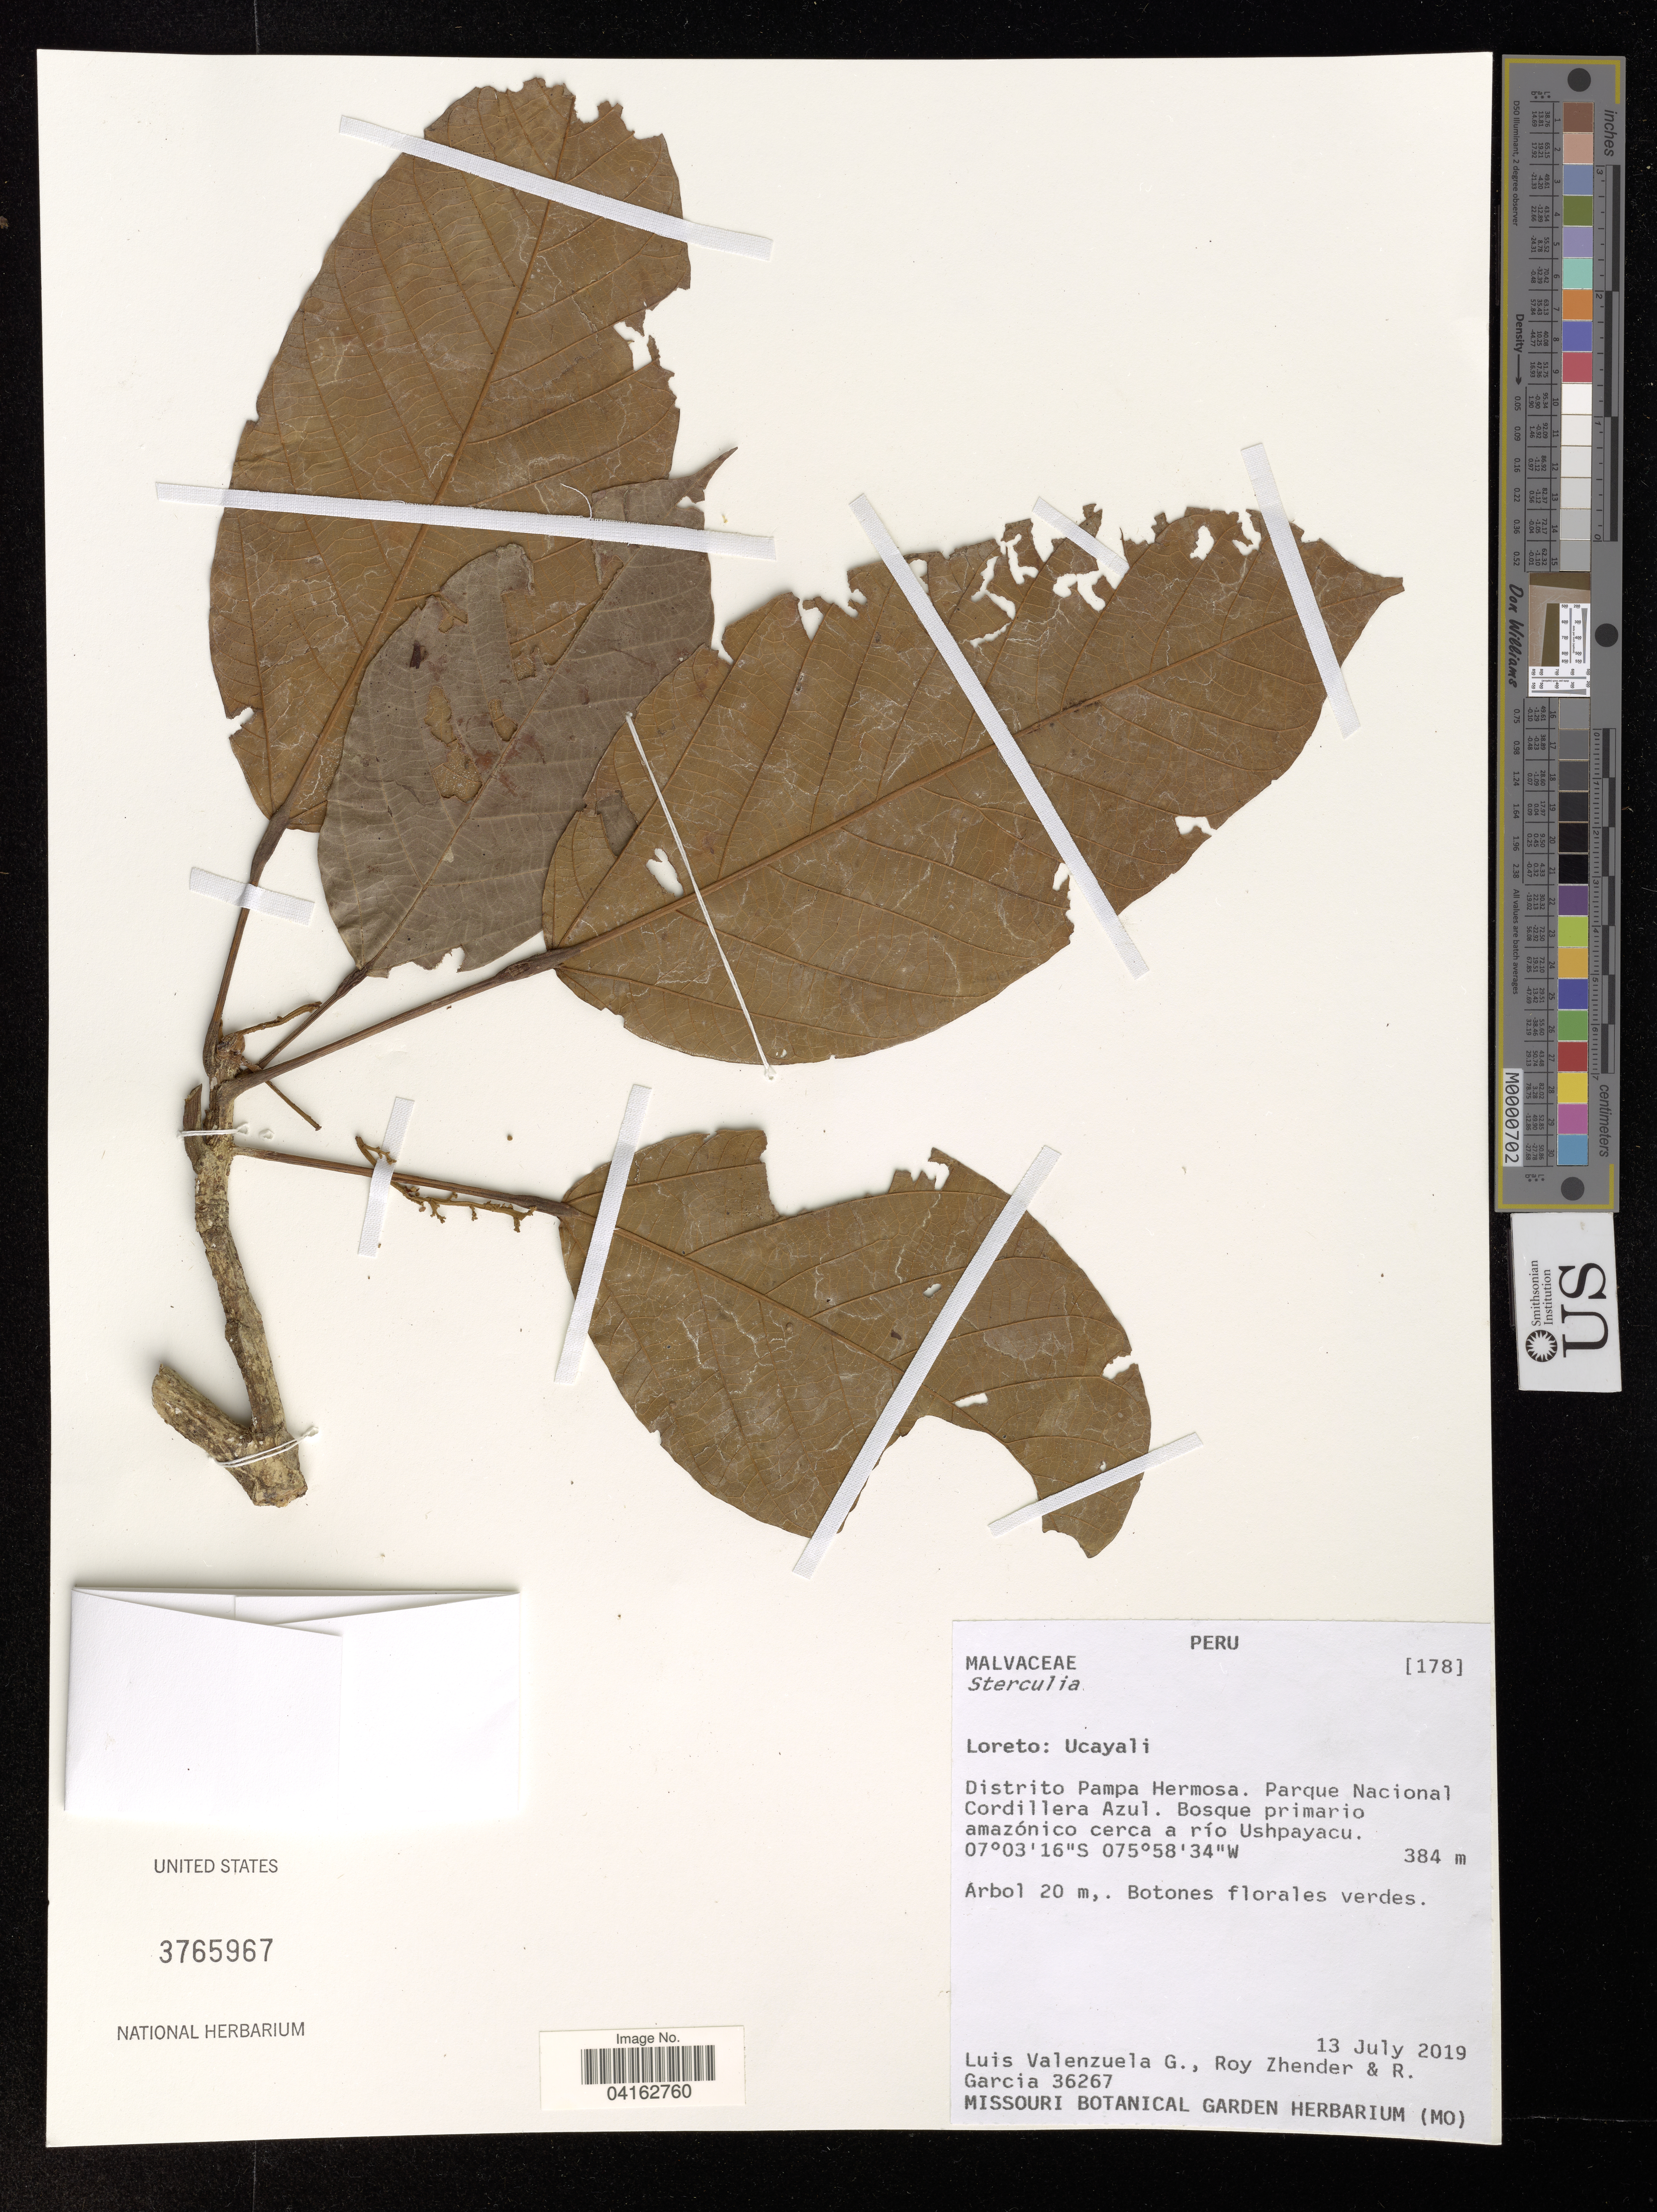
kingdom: Plantae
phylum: Tracheophyta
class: Magnoliopsida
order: Malvales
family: Malvaceae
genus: Sterculia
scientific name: Sterculia sp.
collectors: L. Valenzuela, R. Zhender & R. F. Garcia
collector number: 36267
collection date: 2019-07-13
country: Peru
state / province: Loreto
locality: Ucayali. Distrito Pampa Hermosa. Parque Nacional Cordillera Azul. Bosque primario amazónico cerca a río Ushpayacu.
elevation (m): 384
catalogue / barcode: US 3765967